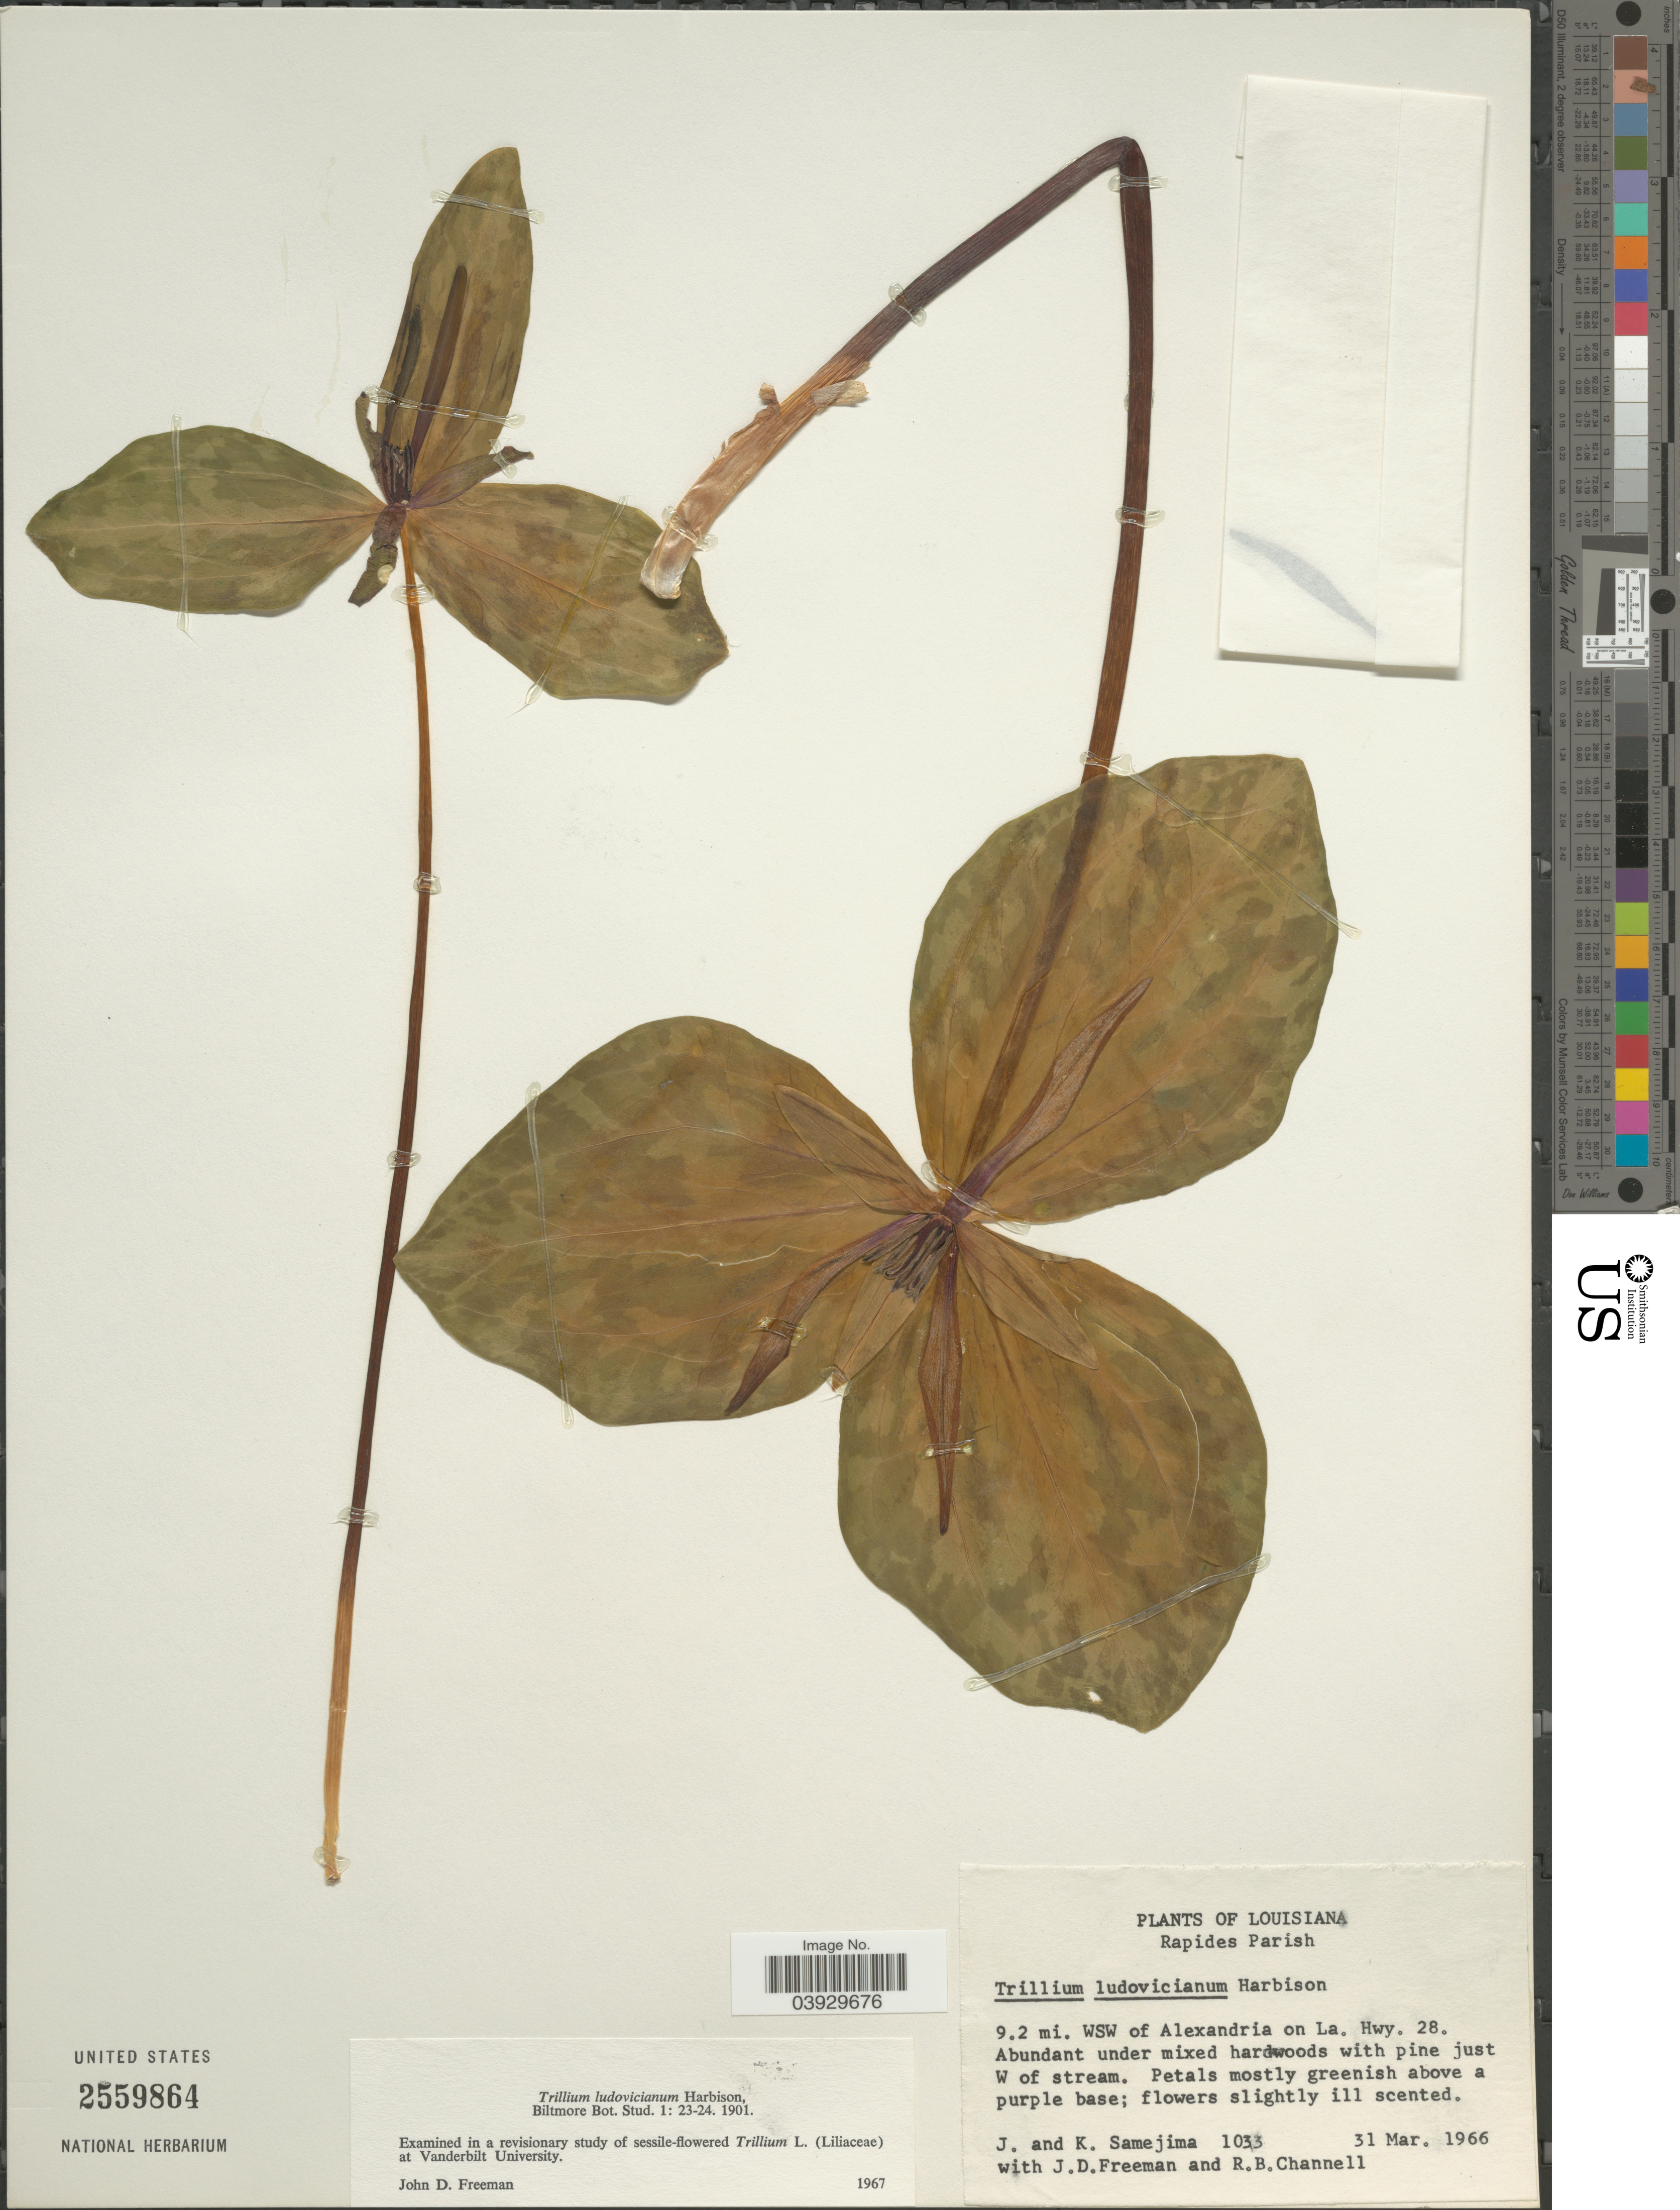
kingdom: Plantae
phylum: Tracheophyta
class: Liliopsida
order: Liliales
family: Melanthiaceae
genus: Trillium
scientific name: Trillium ludovicianum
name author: Harb.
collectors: J. Samejima, K. Samejima, J. Freeman & R. B. Channell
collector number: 1033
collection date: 1966-03-31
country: United States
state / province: Louisiana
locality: Rapides Parish. 9.2 mi. WSW of Alexandria on La. Hwy. 28. Just W of stream.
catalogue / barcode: US 2559864